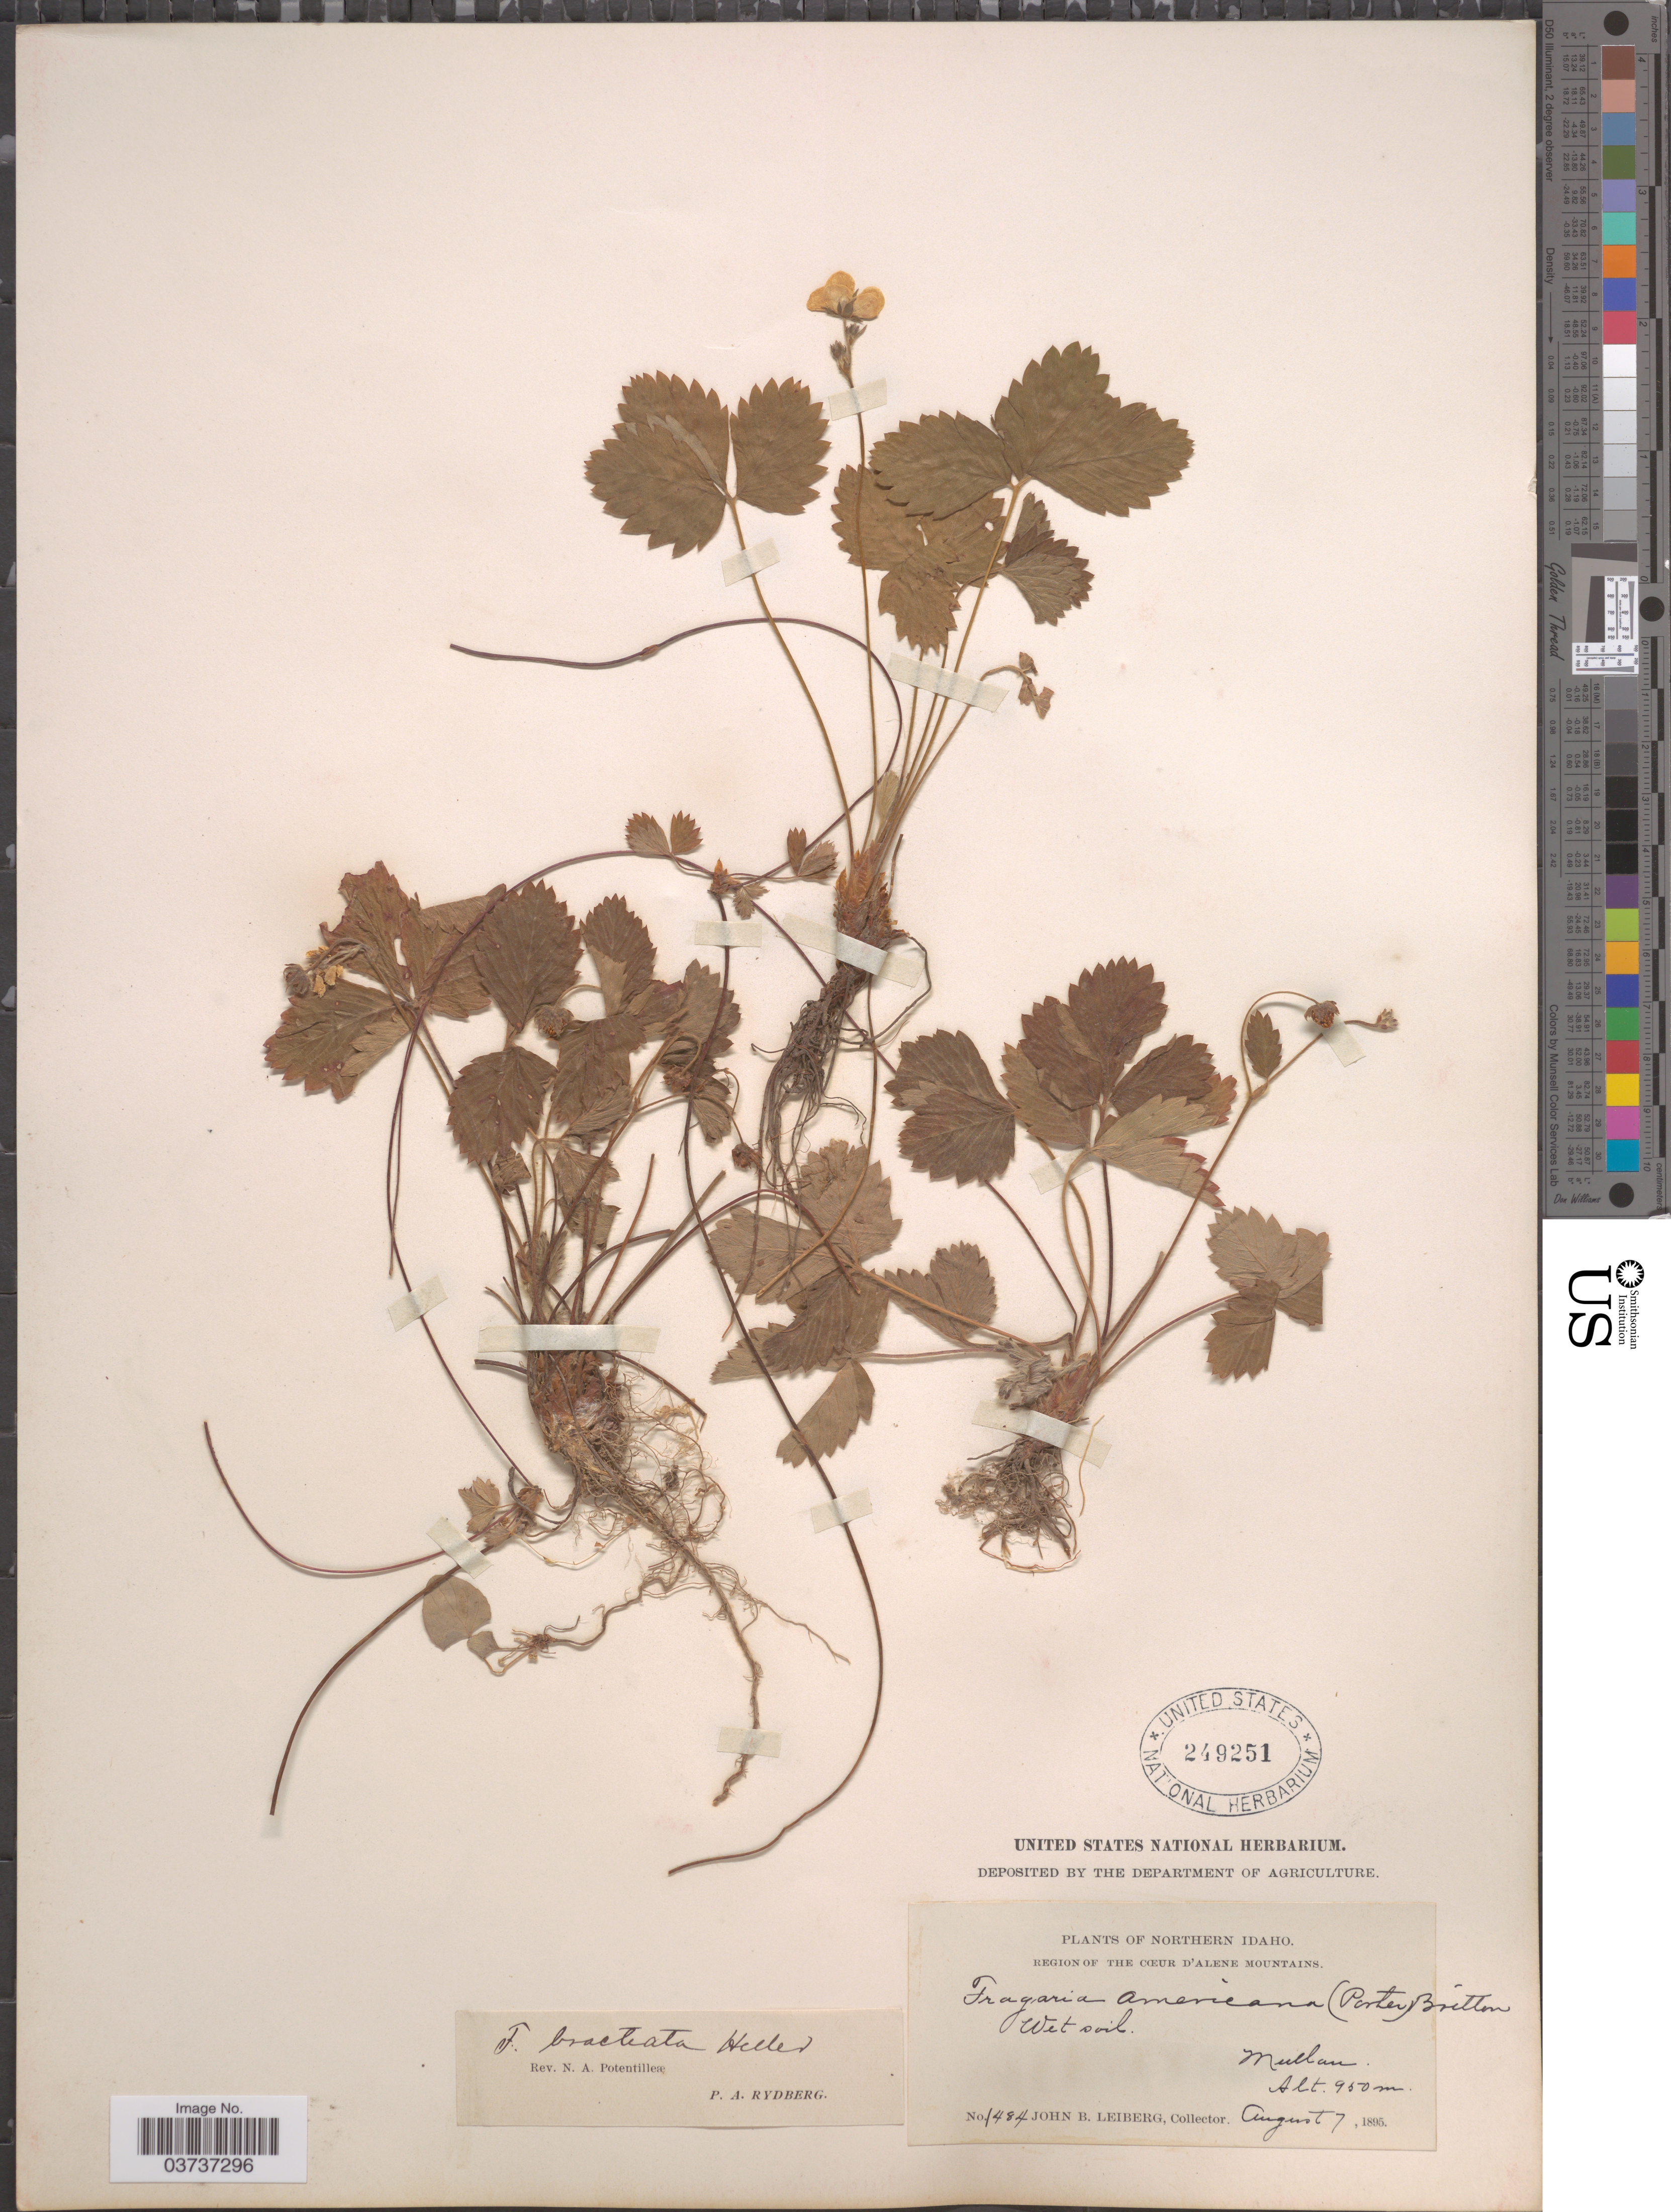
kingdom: Plantae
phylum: Tracheophyta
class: Magnoliopsida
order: Rosales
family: Rosaceae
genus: Fragaria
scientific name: Fragaria vesca subsp. bracteata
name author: L.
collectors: J. B. Leiberg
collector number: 1484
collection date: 1895-08-07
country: United States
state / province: Idaho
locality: Northern Idaho. Region of the Cœur d'Alene Mountains. Mullan.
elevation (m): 950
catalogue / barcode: US 249251